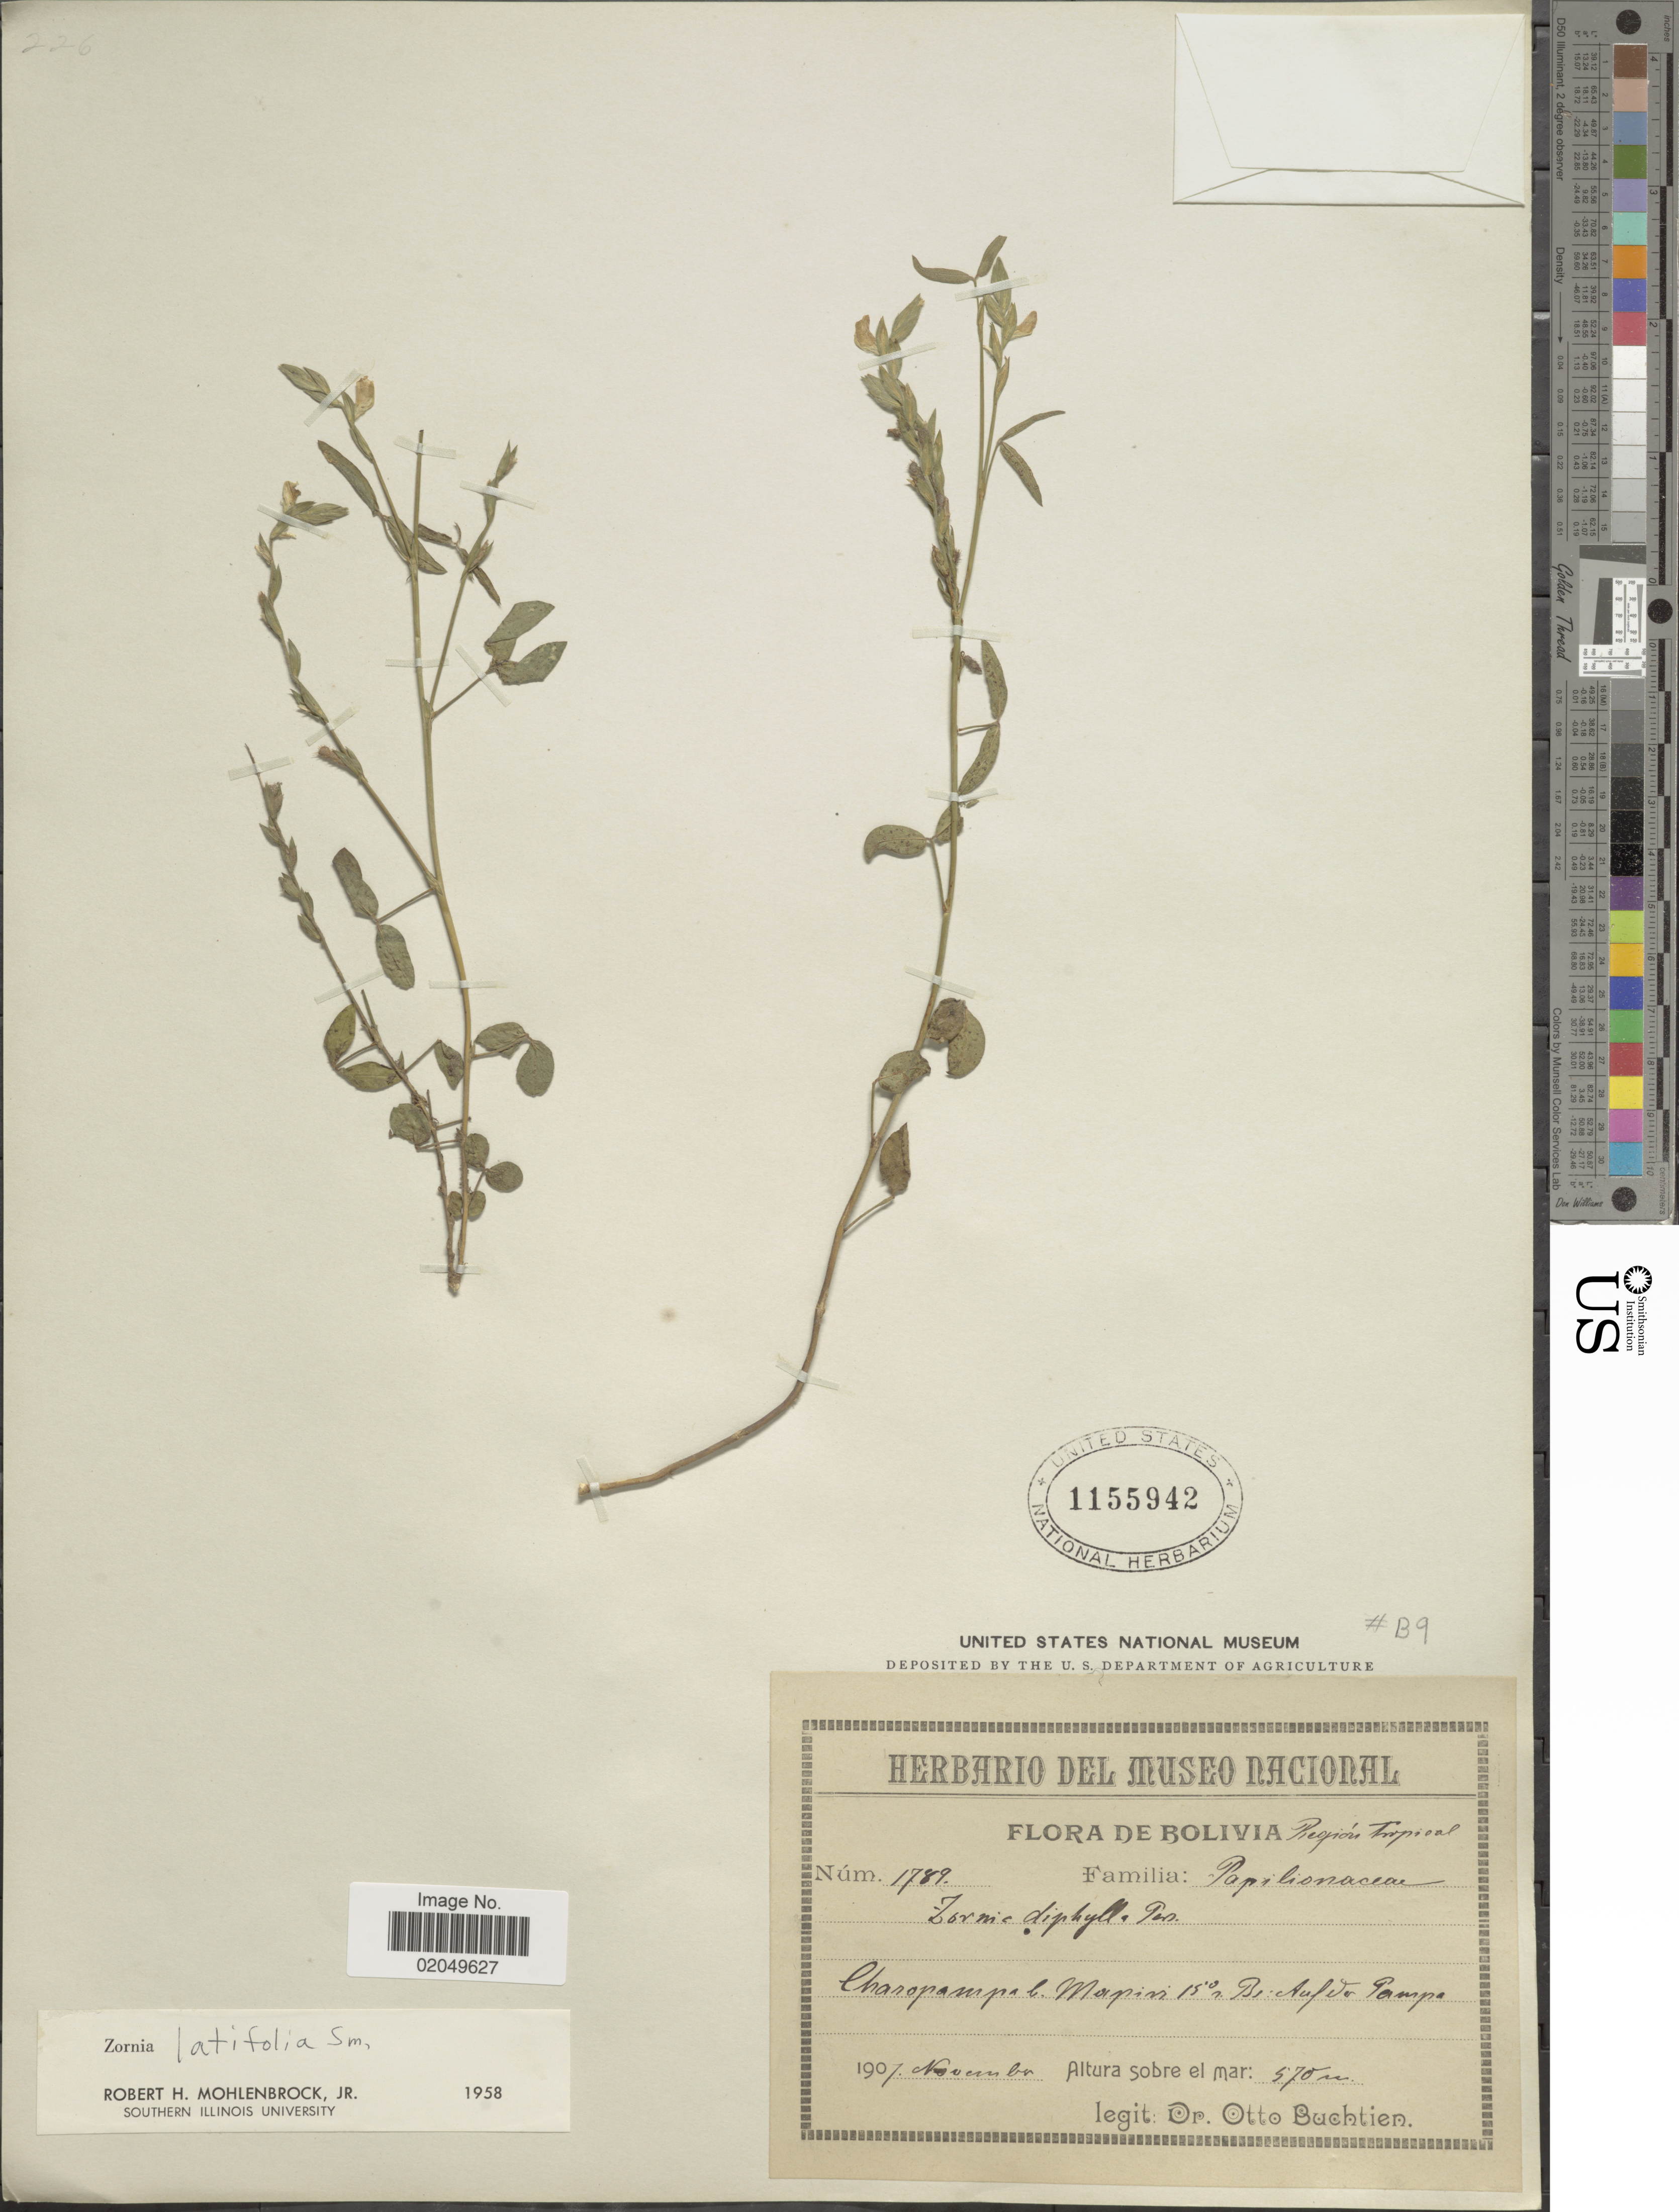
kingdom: Plantae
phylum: Tracheophyta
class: Magnoliopsida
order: Fabales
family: Fabaceae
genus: Zornia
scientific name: Zornia latifolia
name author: Sm.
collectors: O. Buchtien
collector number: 1789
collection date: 1907-11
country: Bolivia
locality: Region Tropical. Charopampa b. Mapiri 15 ° s. Br. Auf der Pampa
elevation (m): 570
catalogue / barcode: US 1155942